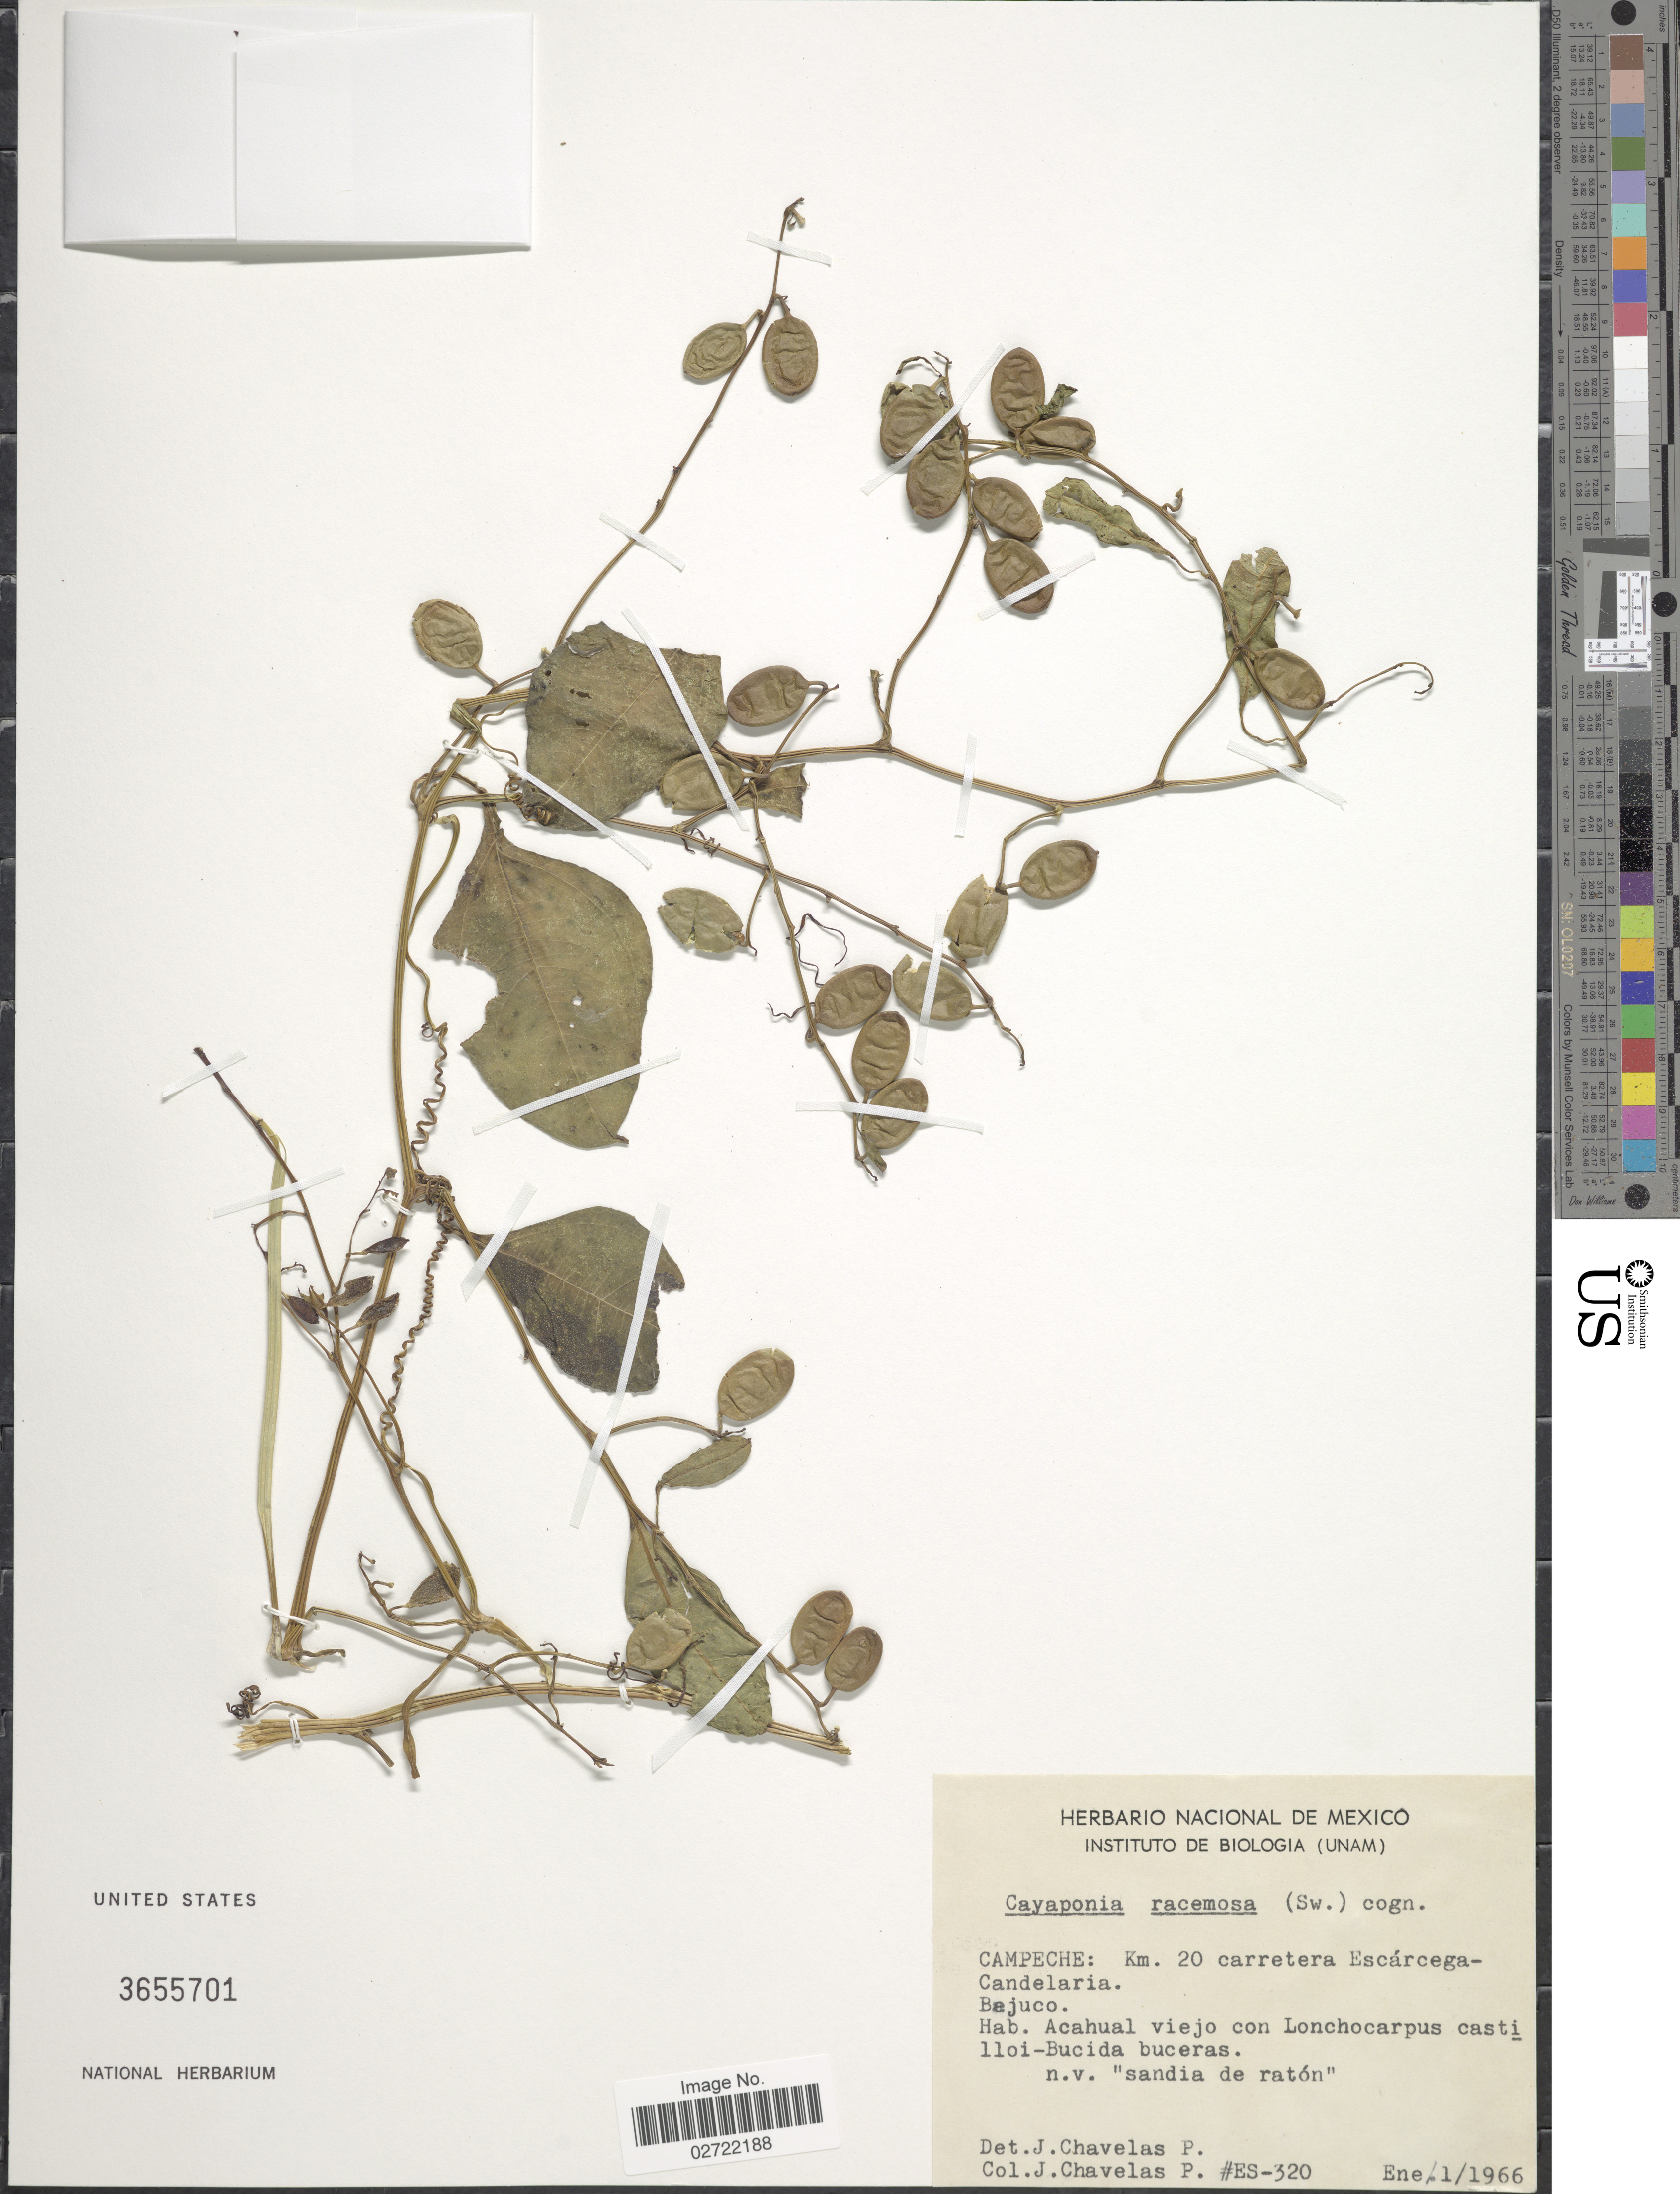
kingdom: Plantae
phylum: Tracheophyta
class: Magnoliopsida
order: Cucurbitales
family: Cucurbitaceae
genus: Cayaponia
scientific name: Cayaponia racemosa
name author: (Mill.) Cogn.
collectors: J. Chavelas P.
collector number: ES-320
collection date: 1966-01-01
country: Mexico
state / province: Campeche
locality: Km. 20 carretera Escárcega-Candelaria.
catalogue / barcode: US 3655701